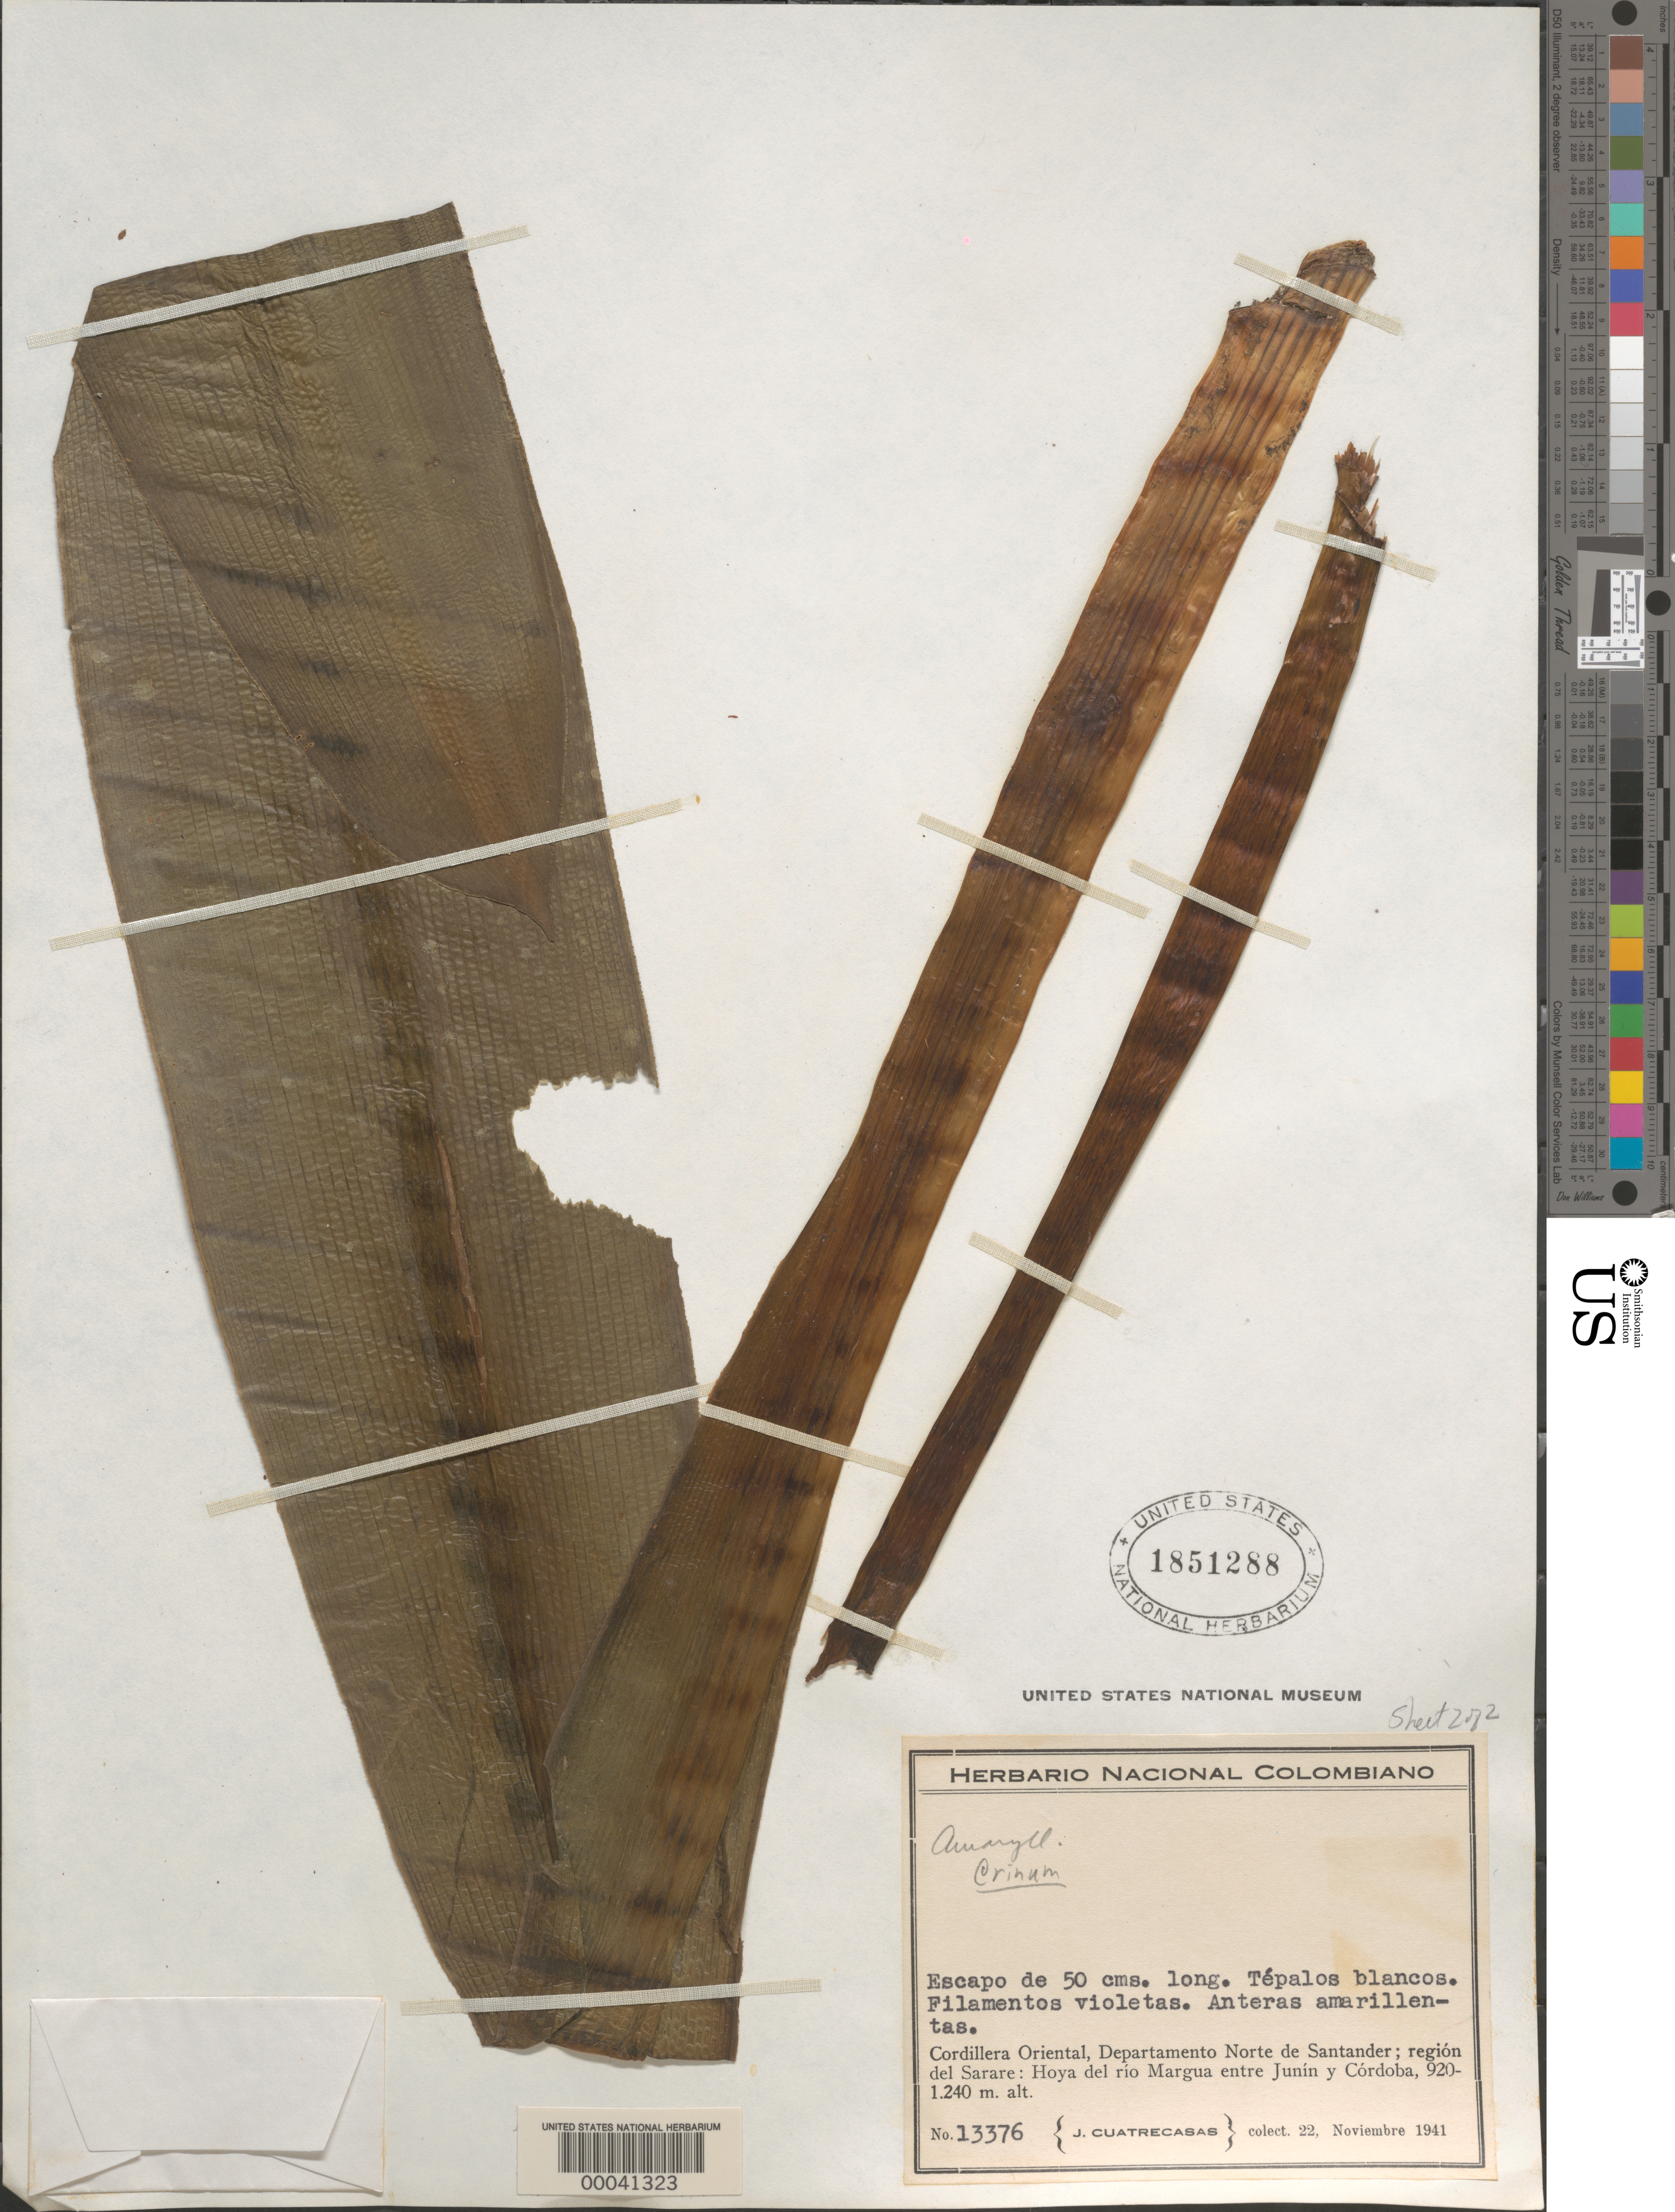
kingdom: Plantae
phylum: Tracheophyta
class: Liliopsida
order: Asparagales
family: Amaryllidaceae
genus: Crinum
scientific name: Crinum sp.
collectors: J. Cuatrecasas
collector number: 13376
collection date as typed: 22 Nov 1941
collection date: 1941-11-22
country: Colombia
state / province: Norte de Santander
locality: Valley of Rio Margua, between Junin and Cordoba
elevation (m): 1240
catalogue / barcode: US 1851288